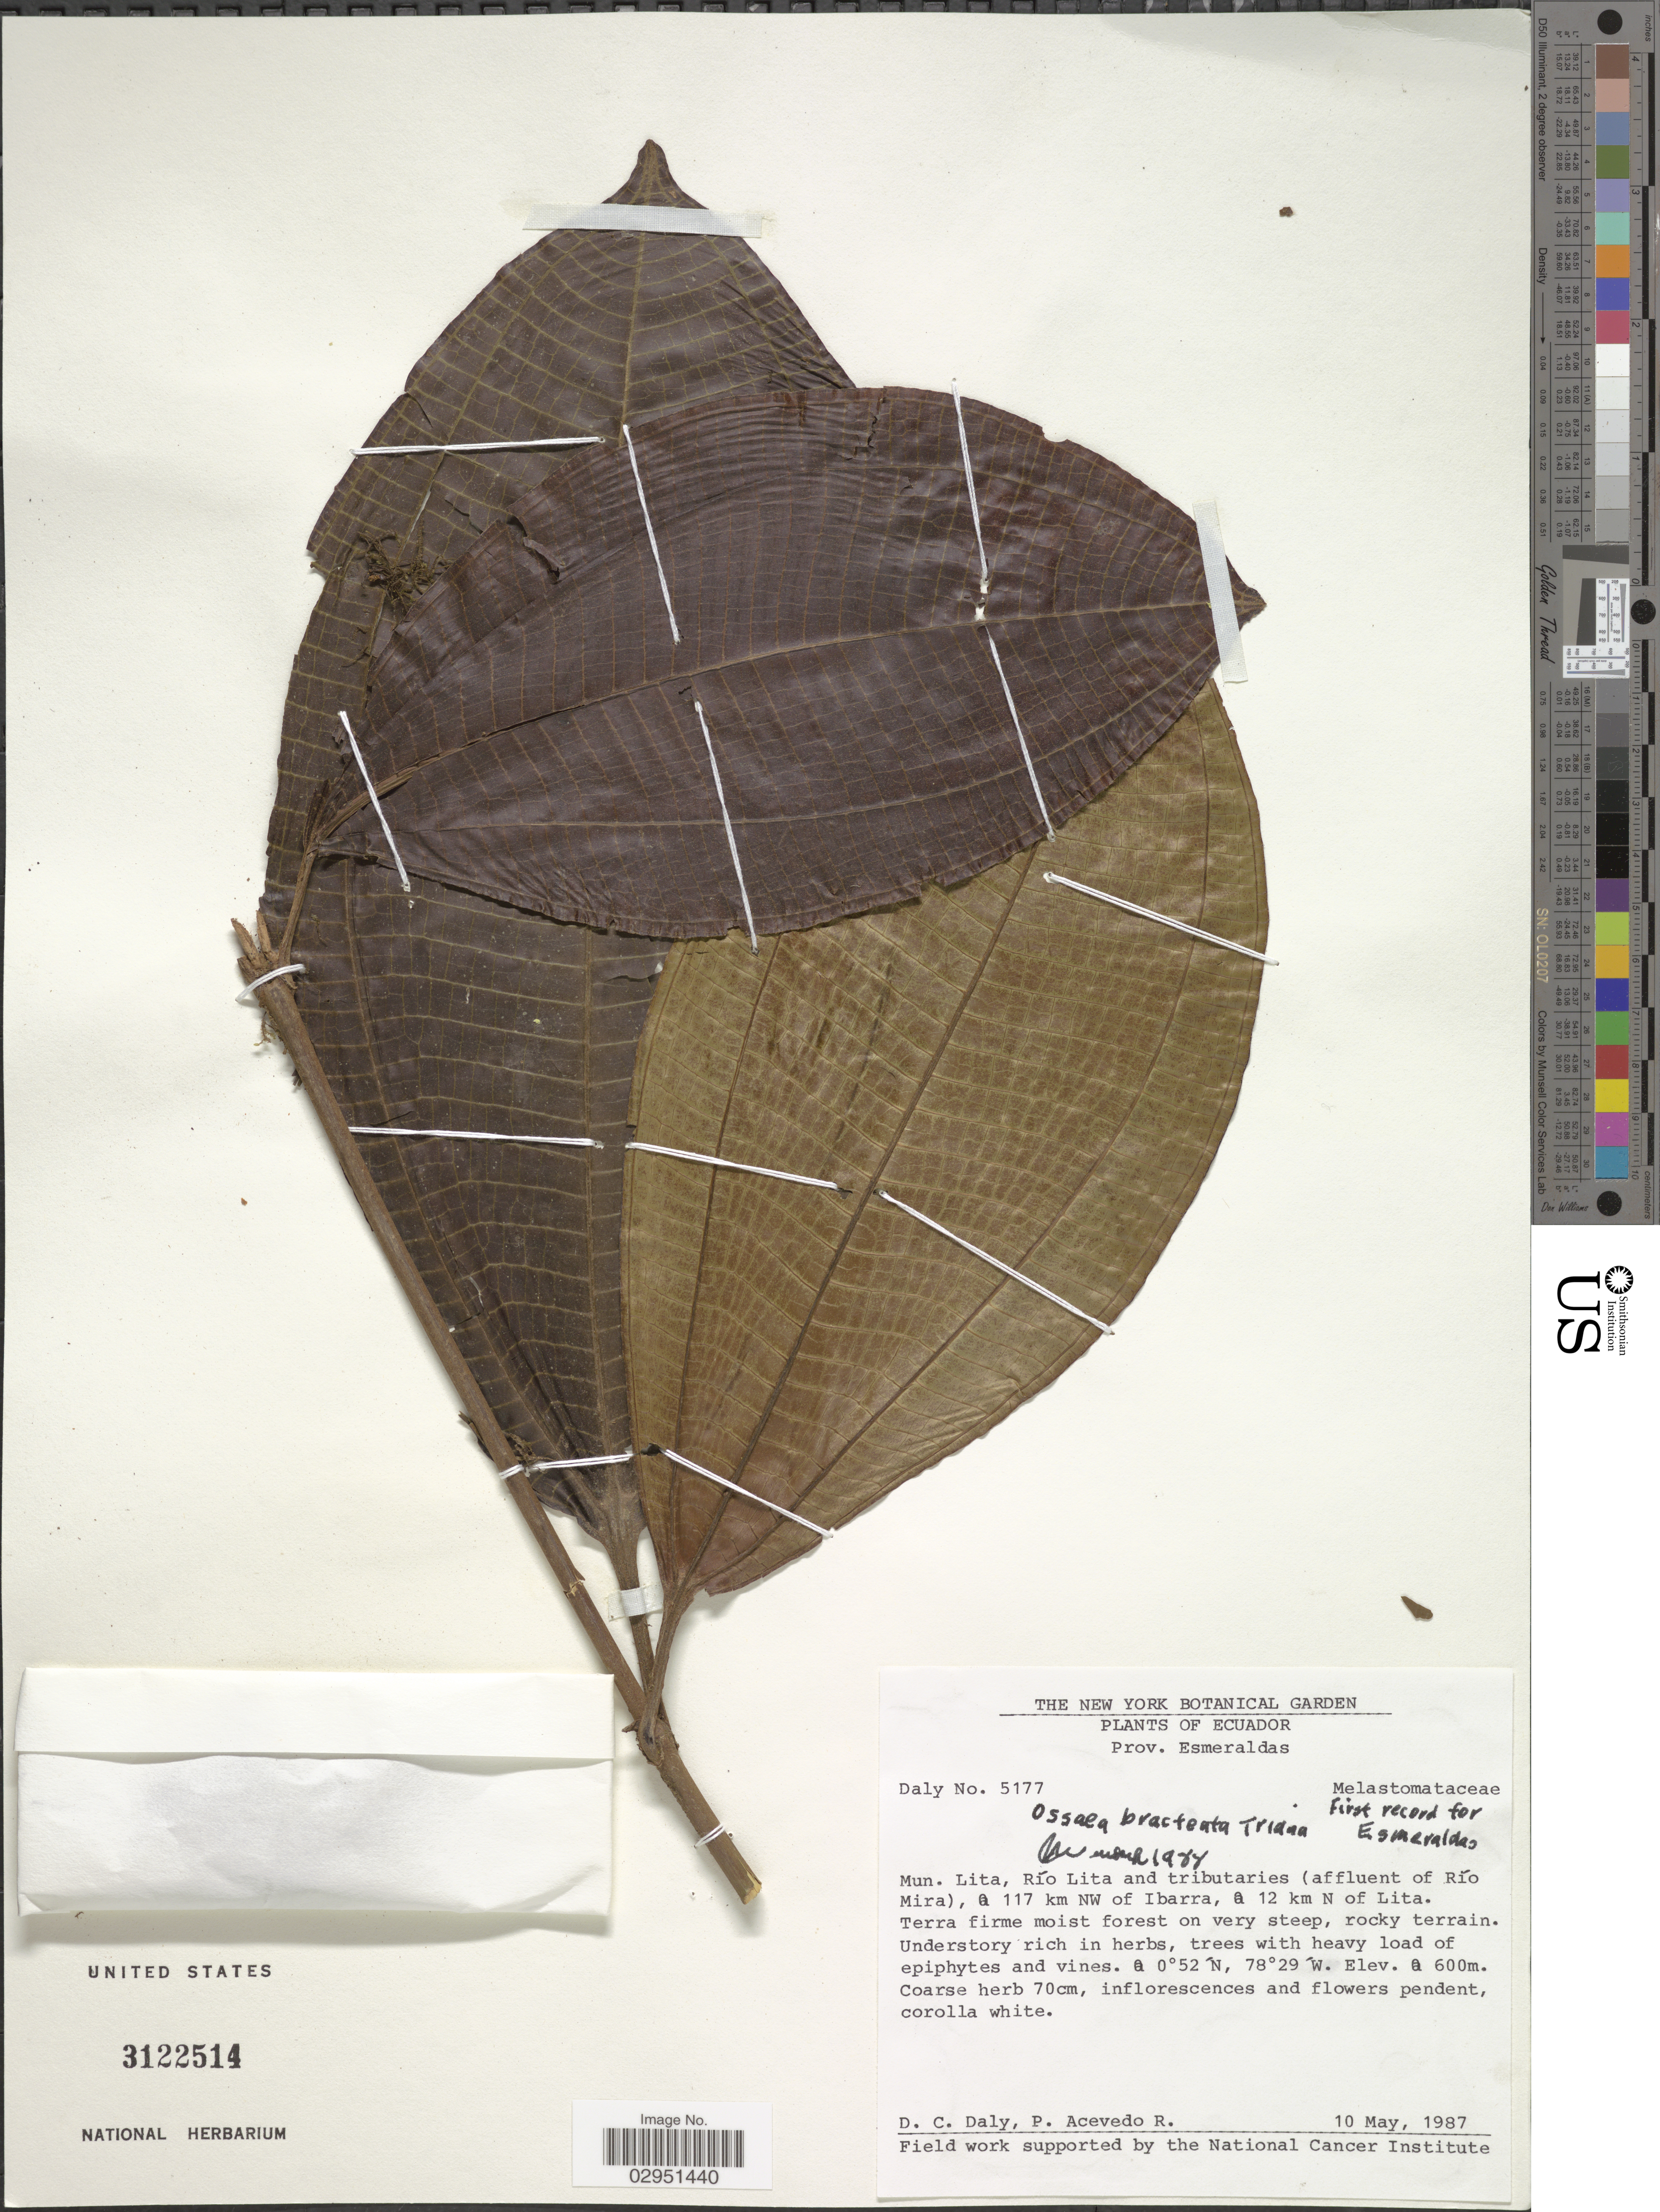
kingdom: Plantae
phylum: Tracheophyta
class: Magnoliopsida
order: Myrtales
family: Melastomataceae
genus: Ossaea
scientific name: Ossaea bracteata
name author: Triana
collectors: D. C. Daly & P. Acevedo R.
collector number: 5177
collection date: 1987-05-10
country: Ecuador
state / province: Esmeraldas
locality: Mun. Lita, Río Lita and tributaries (affluent of Río Mira), a 117 km NW of Ibarra, a 12 km N of Lita.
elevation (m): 600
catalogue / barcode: US 3122514